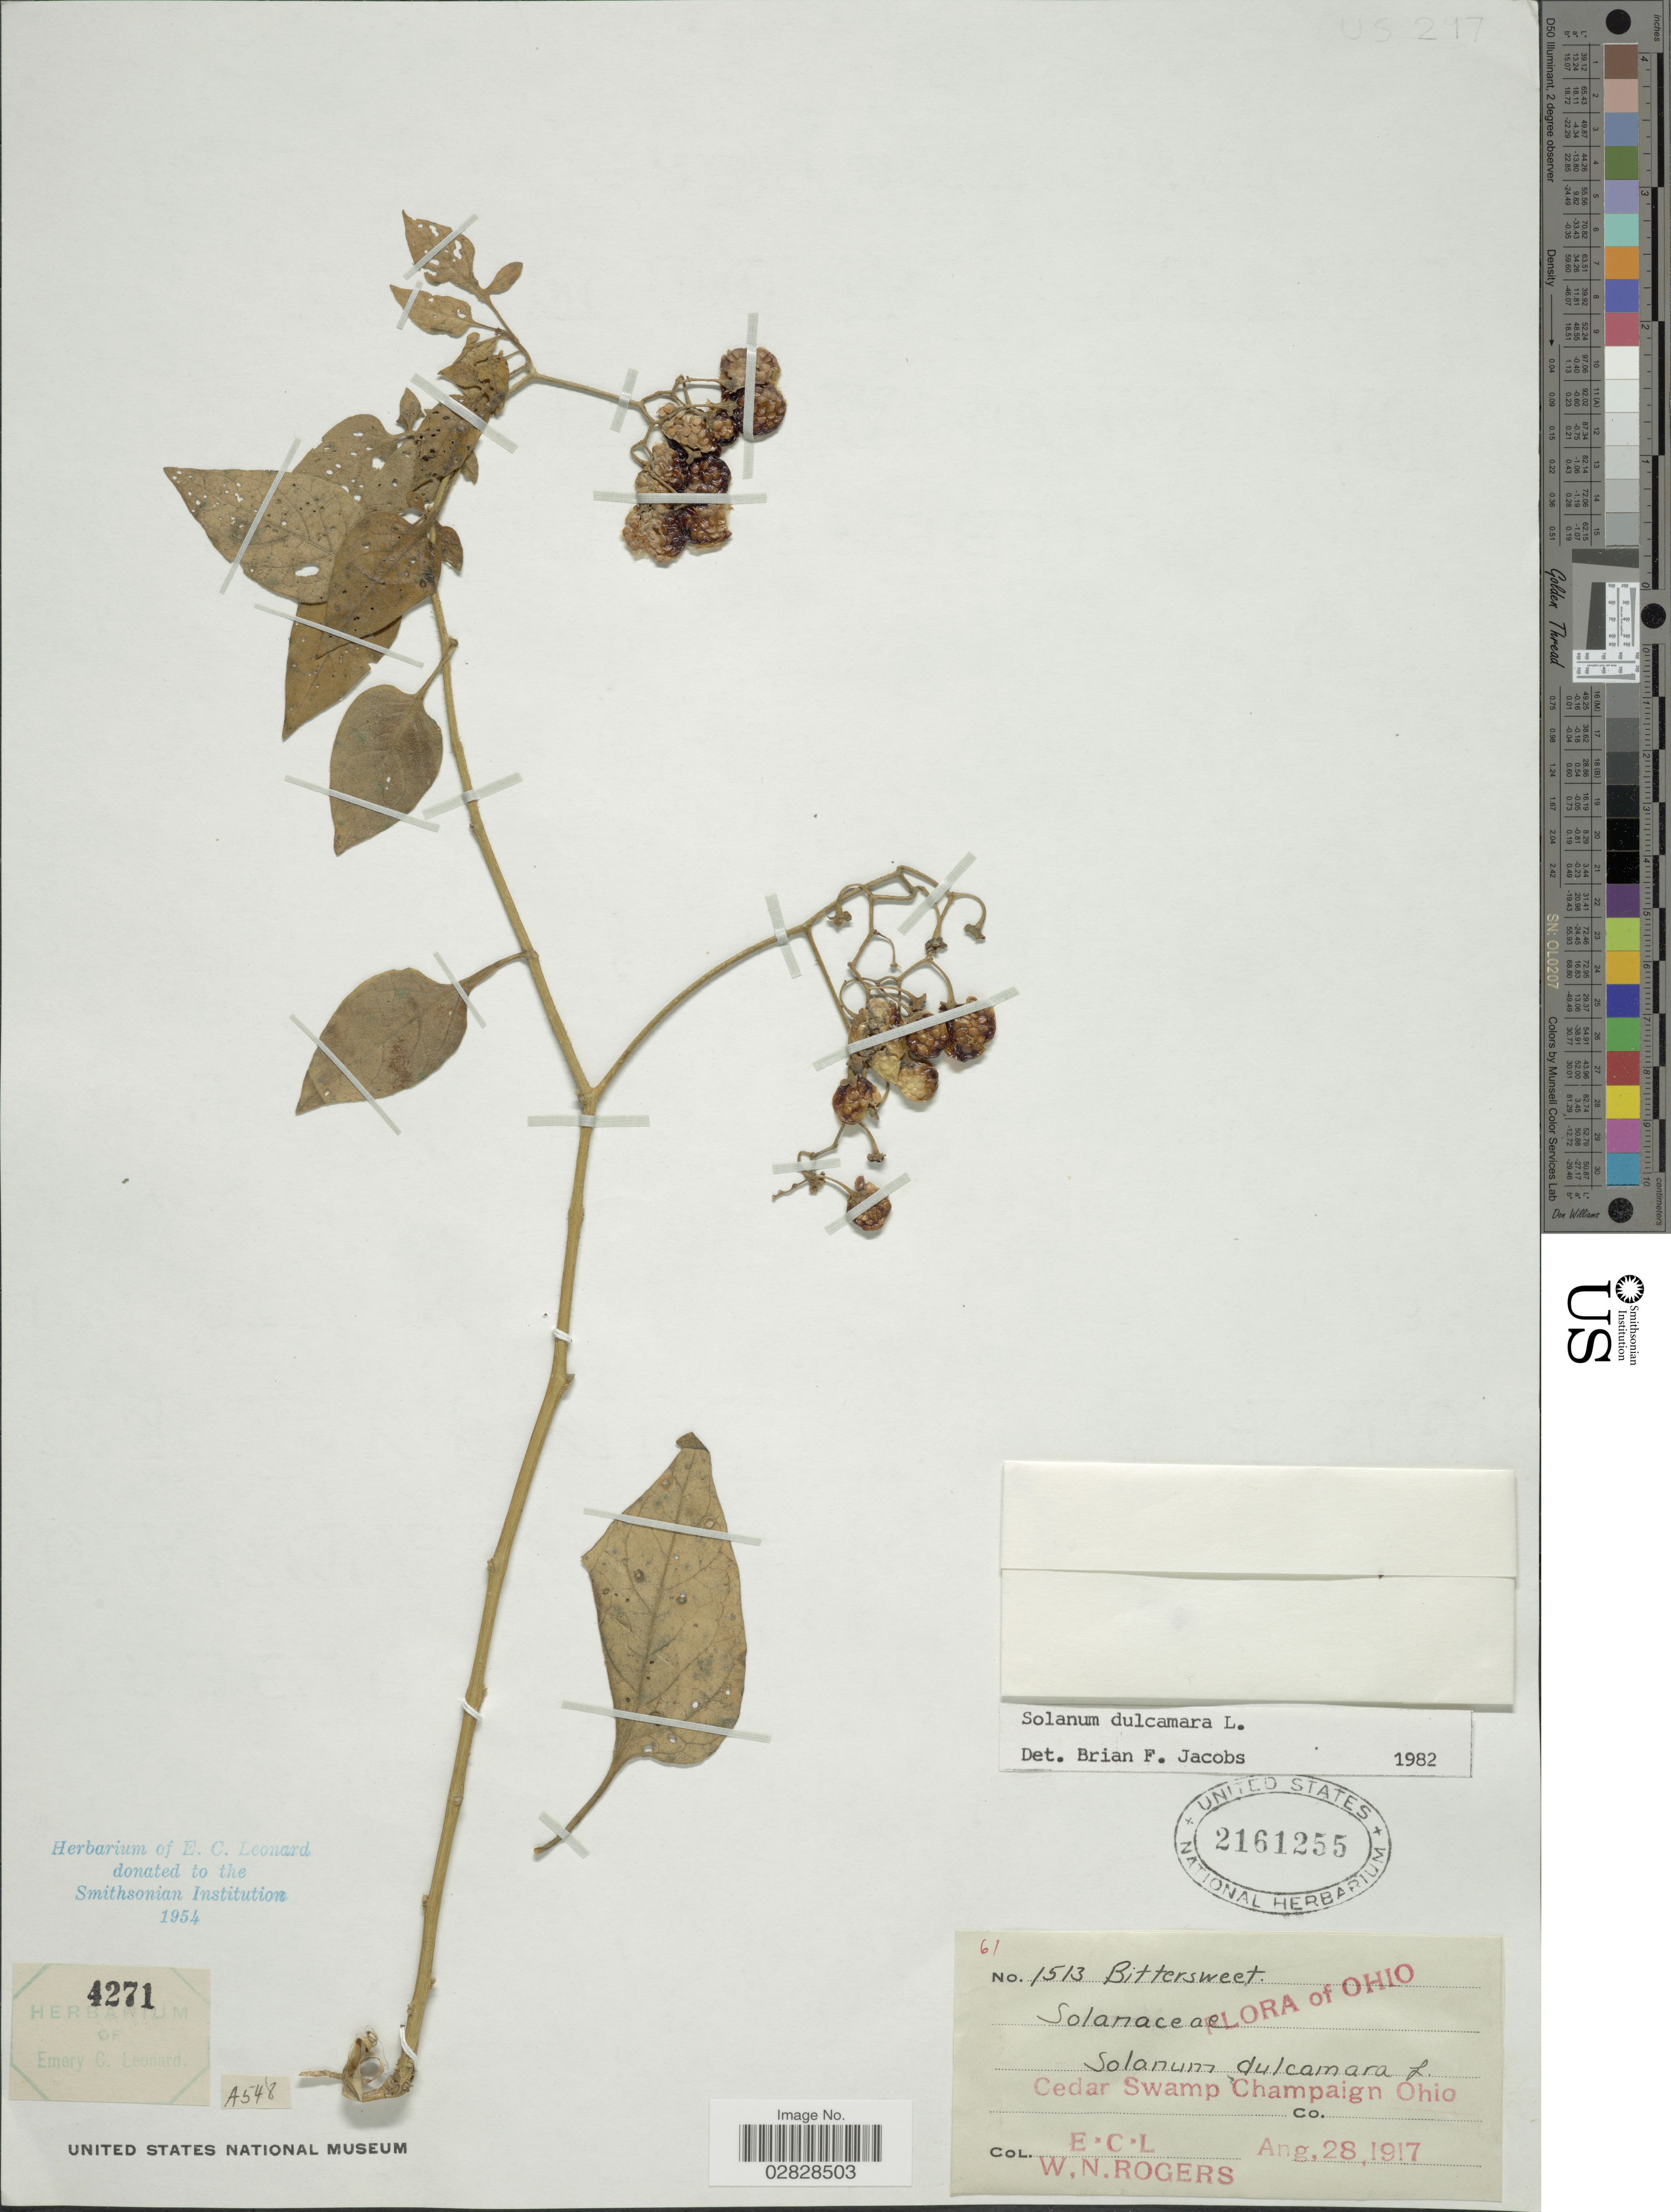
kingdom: Plantae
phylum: Tracheophyta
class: Magnoliopsida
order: Solanales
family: Solanaceae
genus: Solanum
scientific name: Solanum dulcamara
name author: L.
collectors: E. C. Leonard & W. Rogers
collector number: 1513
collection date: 1917-08-28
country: United States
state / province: Ohio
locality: Cedar Swamp Champaign Ohio.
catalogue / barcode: US 2161255